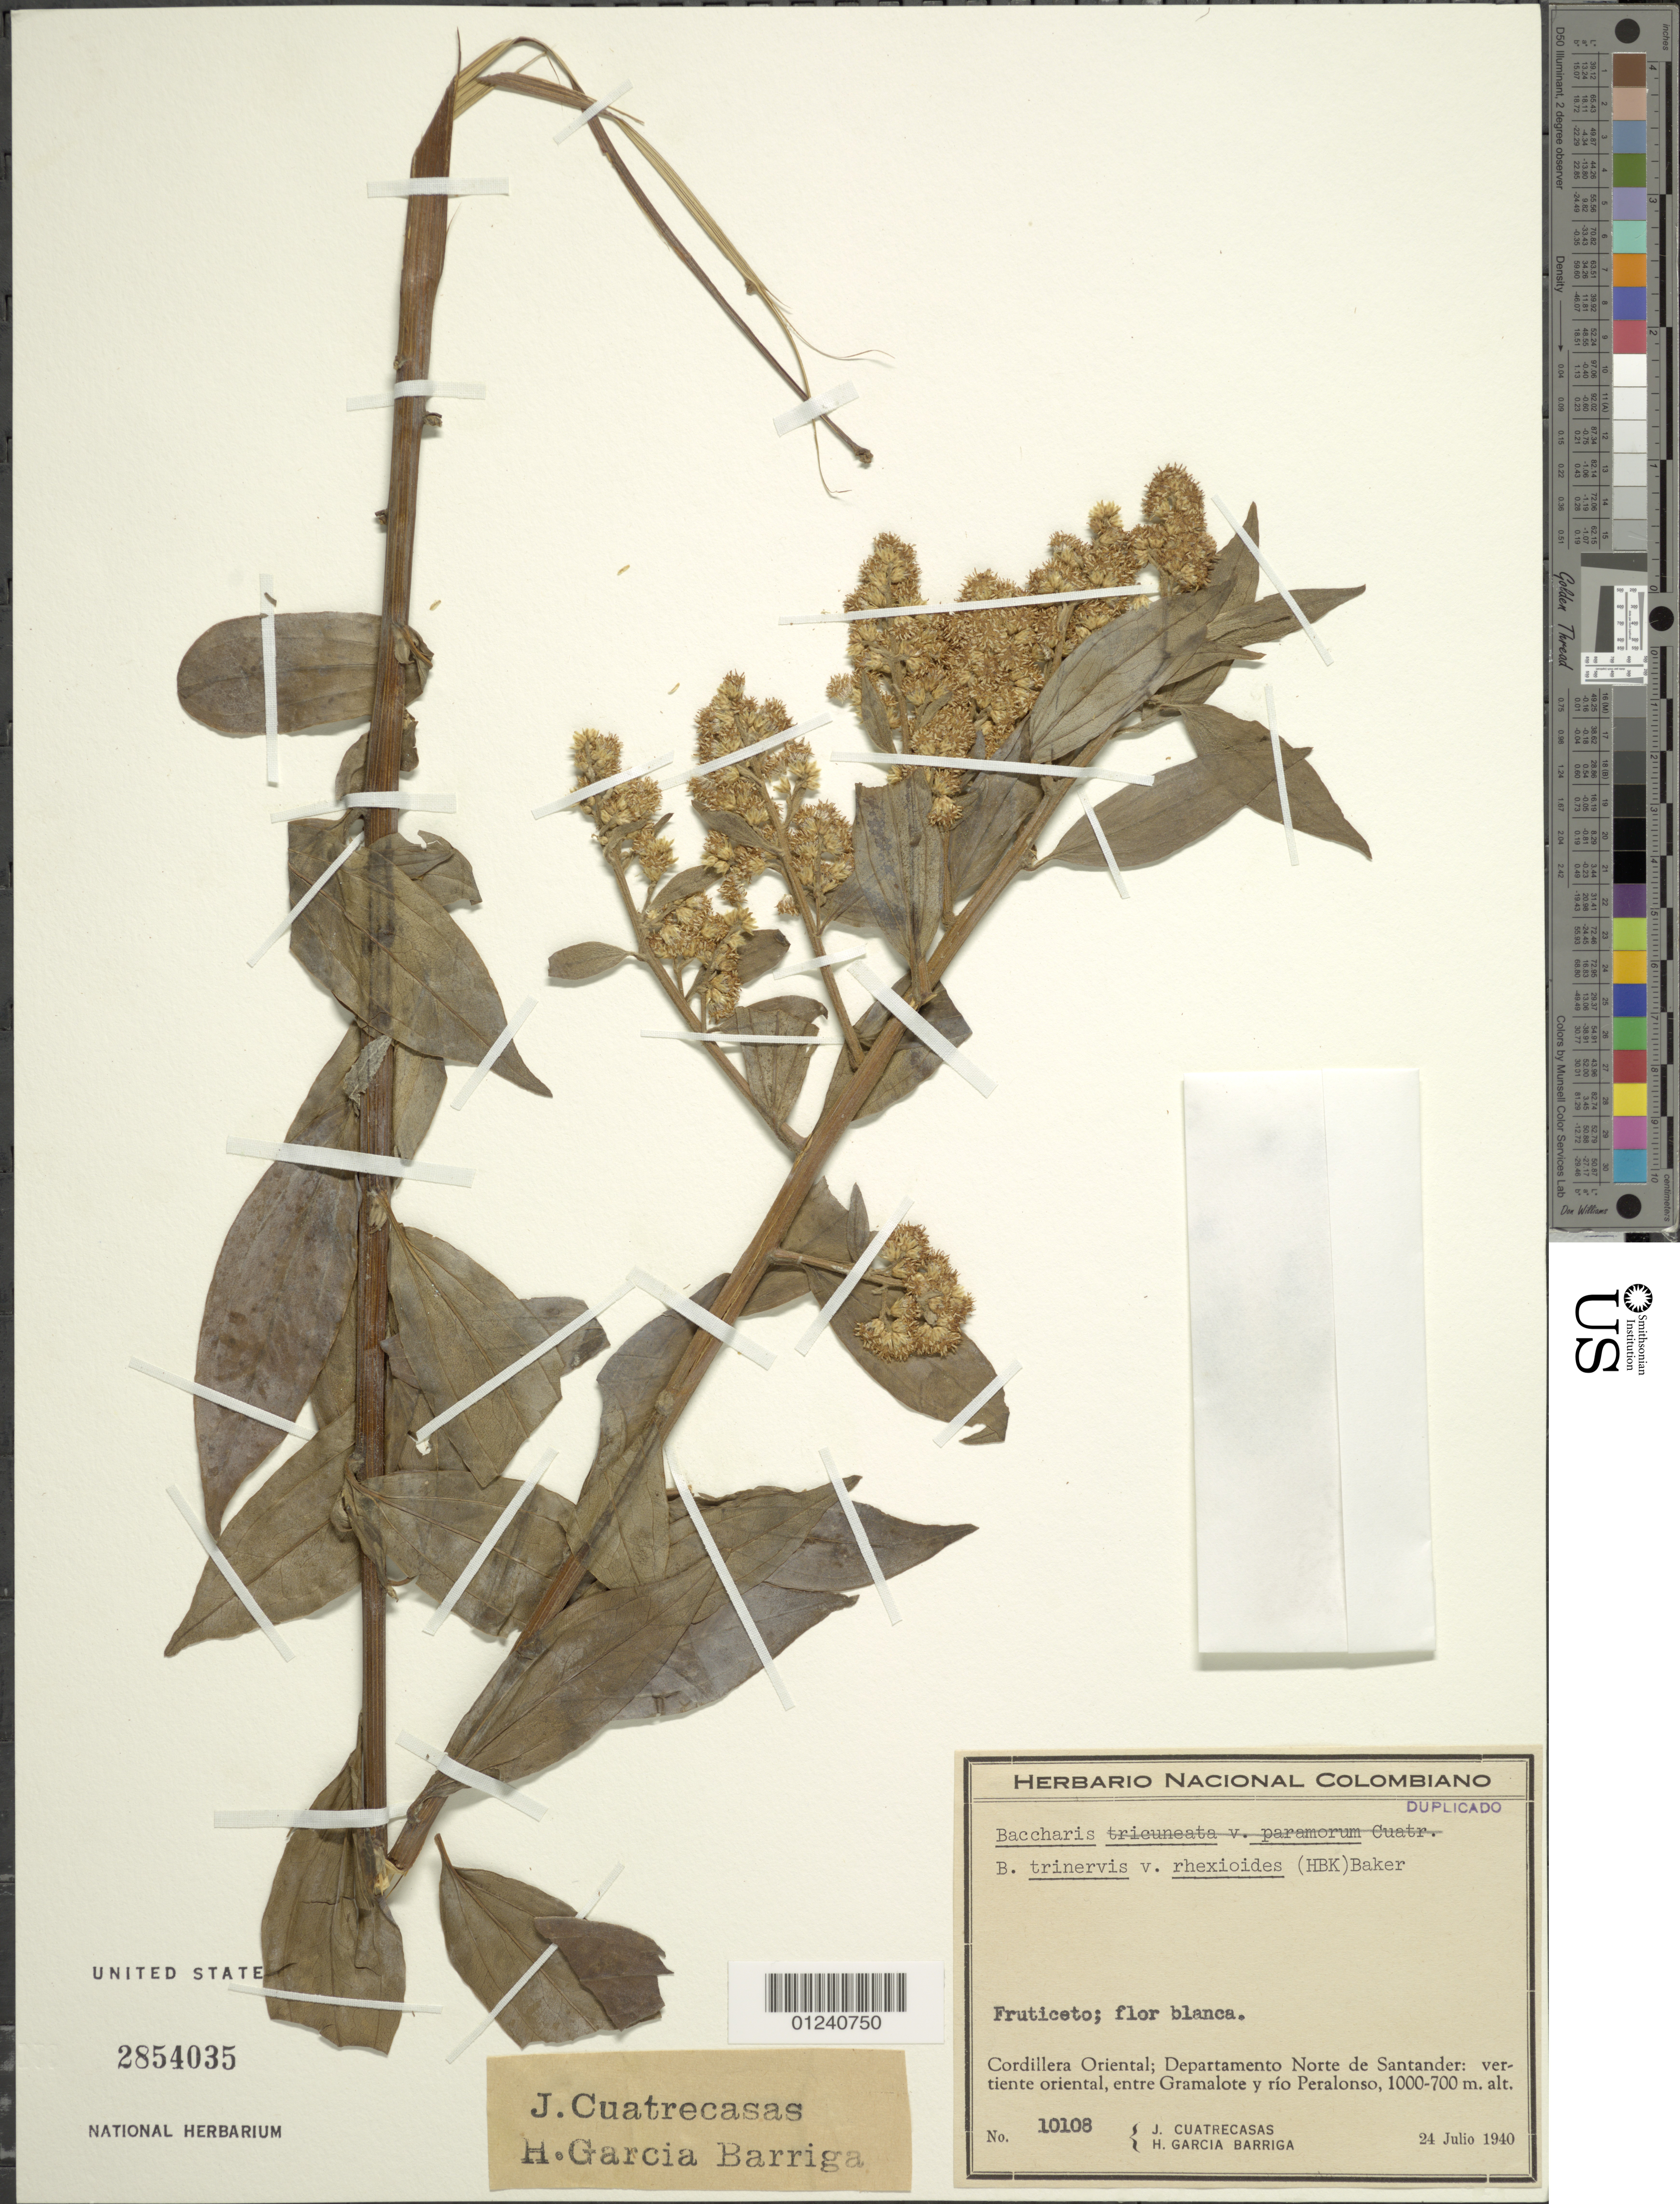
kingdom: Plantae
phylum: Tracheophyta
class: Magnoliopsida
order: Asterales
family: Asteraceae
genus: Baccharis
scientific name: Baccharis trinervis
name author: (Lam.) Pers.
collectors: J. Cuatrecasas & H. García Barriga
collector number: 10108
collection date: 1940-07-24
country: Colombia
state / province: Norte de Santander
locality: Cordillera Oriental: vertiente oriental, entre Gramalote y rio Peralonso.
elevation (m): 700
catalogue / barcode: US 2854035